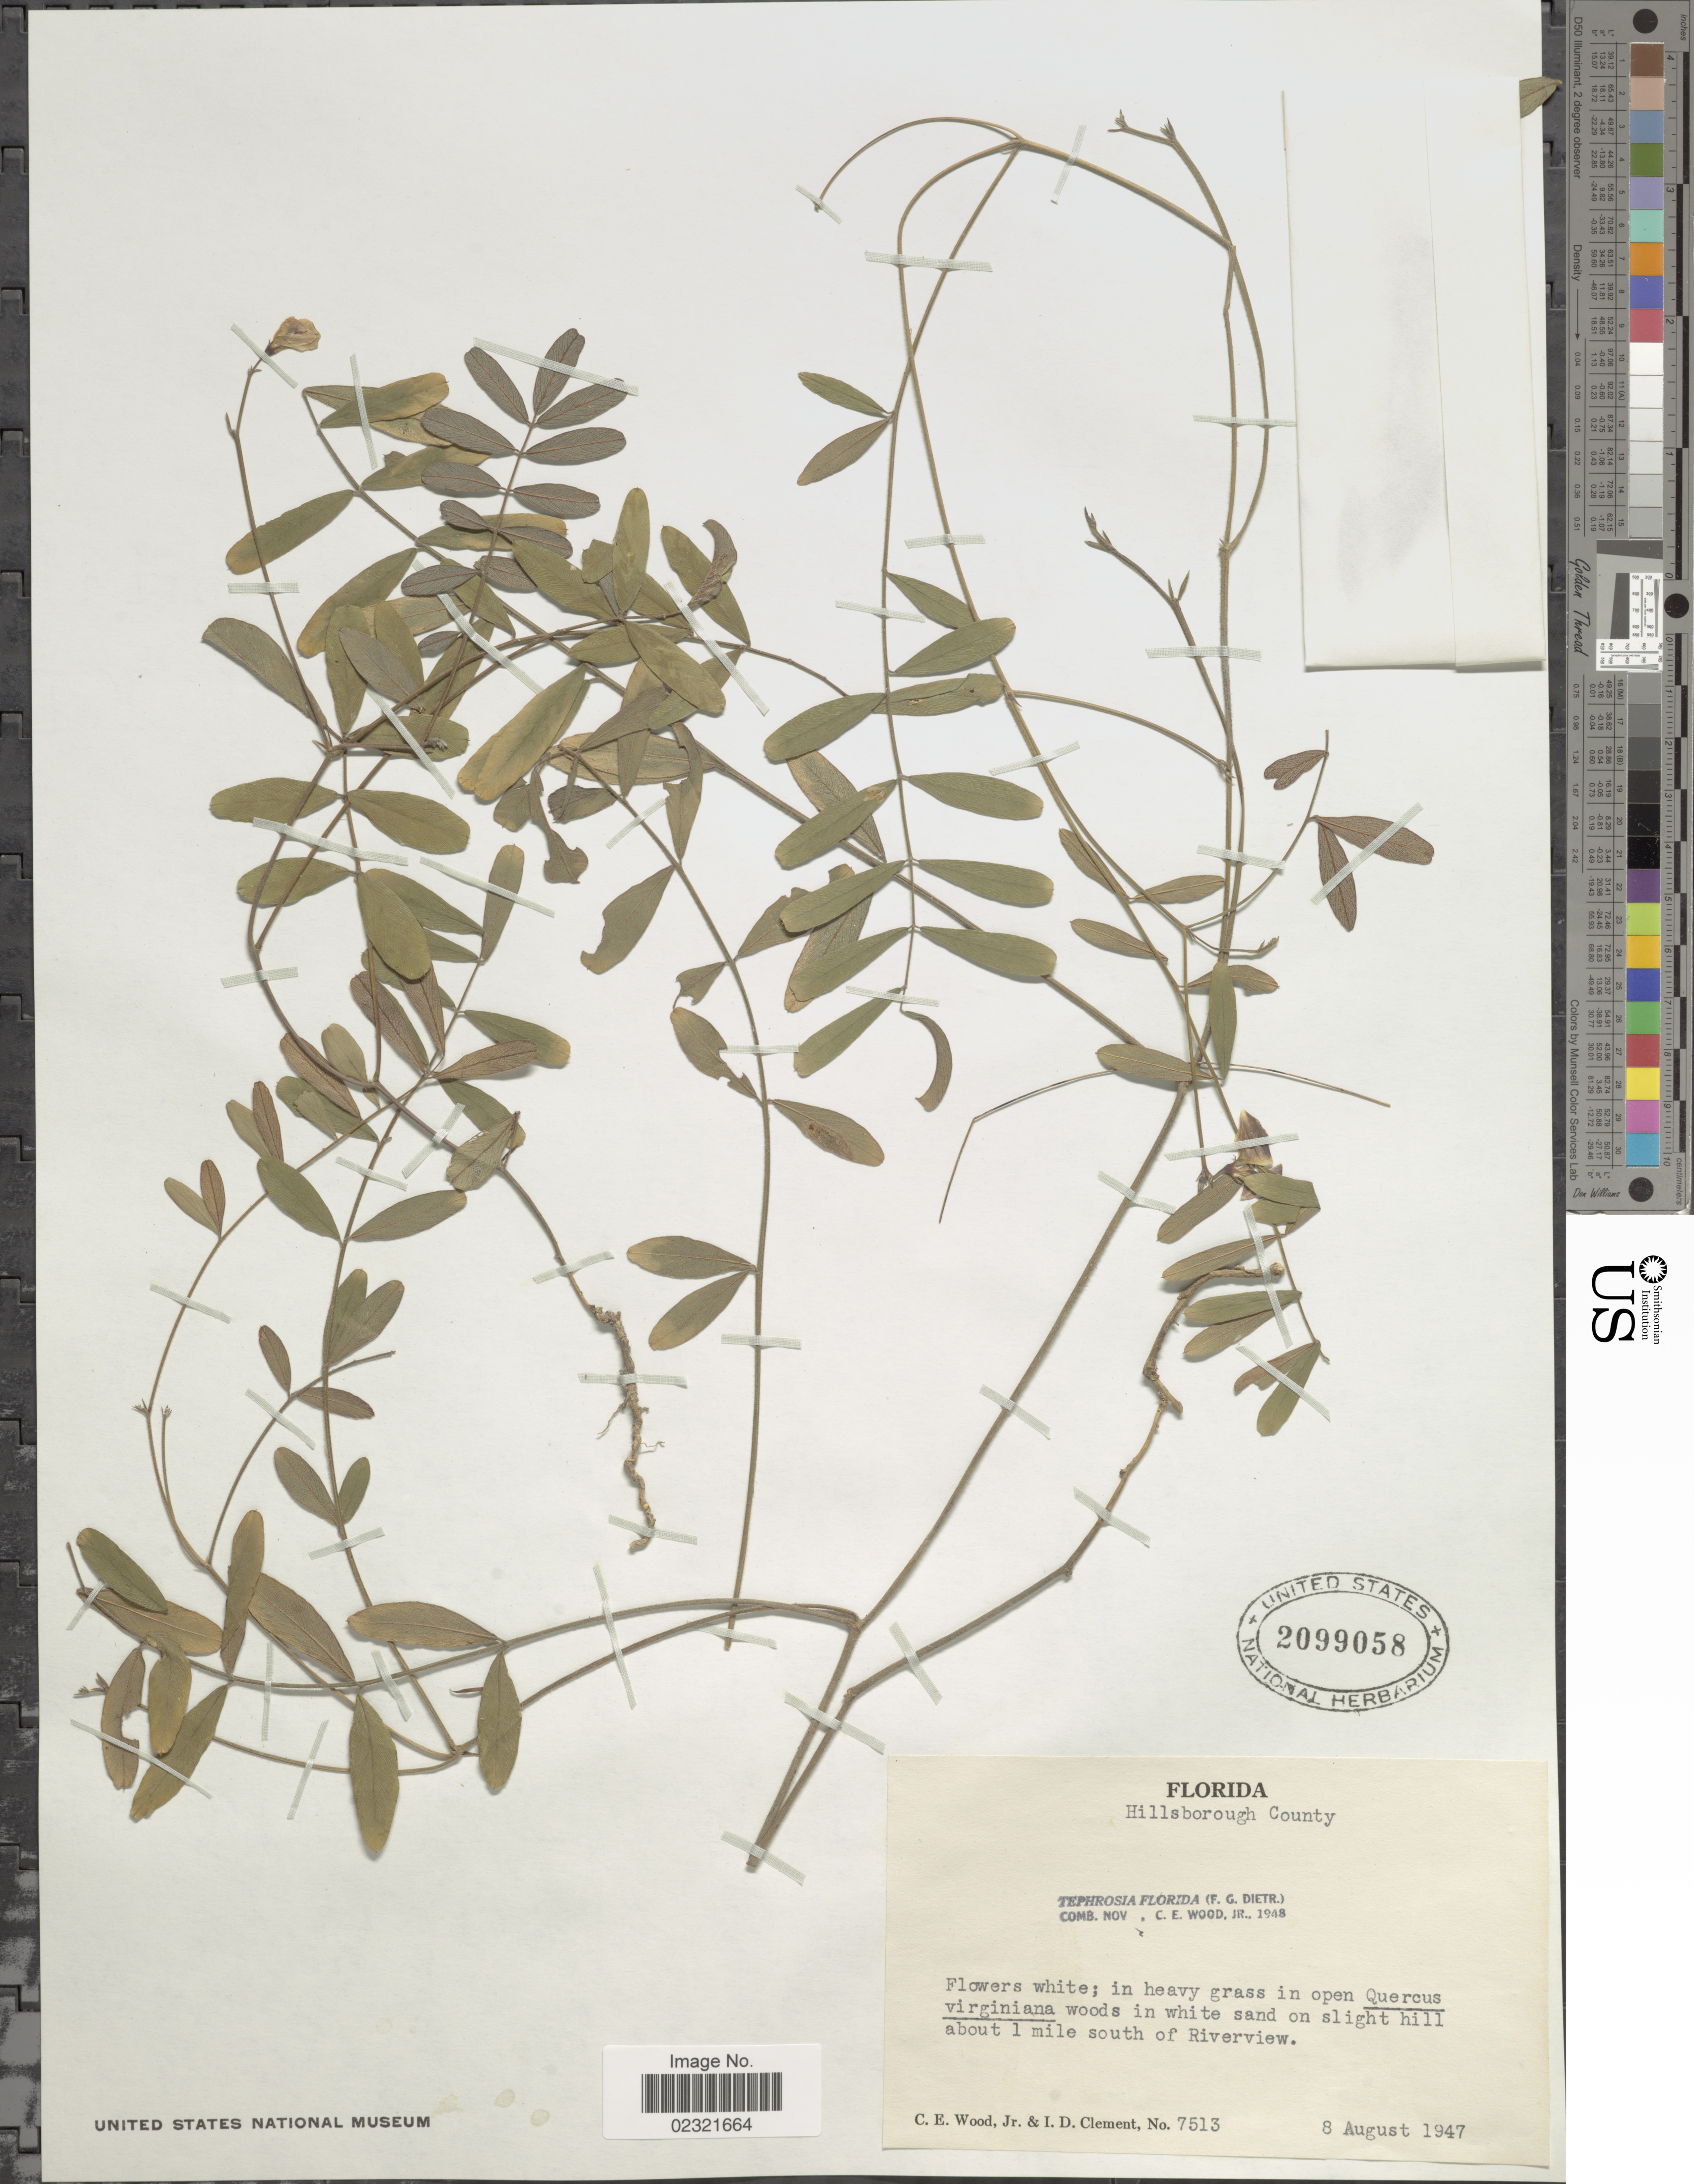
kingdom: Plantae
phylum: Tracheophyta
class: Magnoliopsida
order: Fabales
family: Fabaceae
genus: Tephrosia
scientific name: Tephrosia florida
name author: (Dietr.) C.E. Wood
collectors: C. Wood & I. Clement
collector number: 7513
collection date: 1947-08-08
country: United States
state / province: Florida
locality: Hillsborough County; in heavy grass in open Quercus virginiana woods in white sand on slight ill about 1 mile south of Riverview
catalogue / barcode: US 2099058